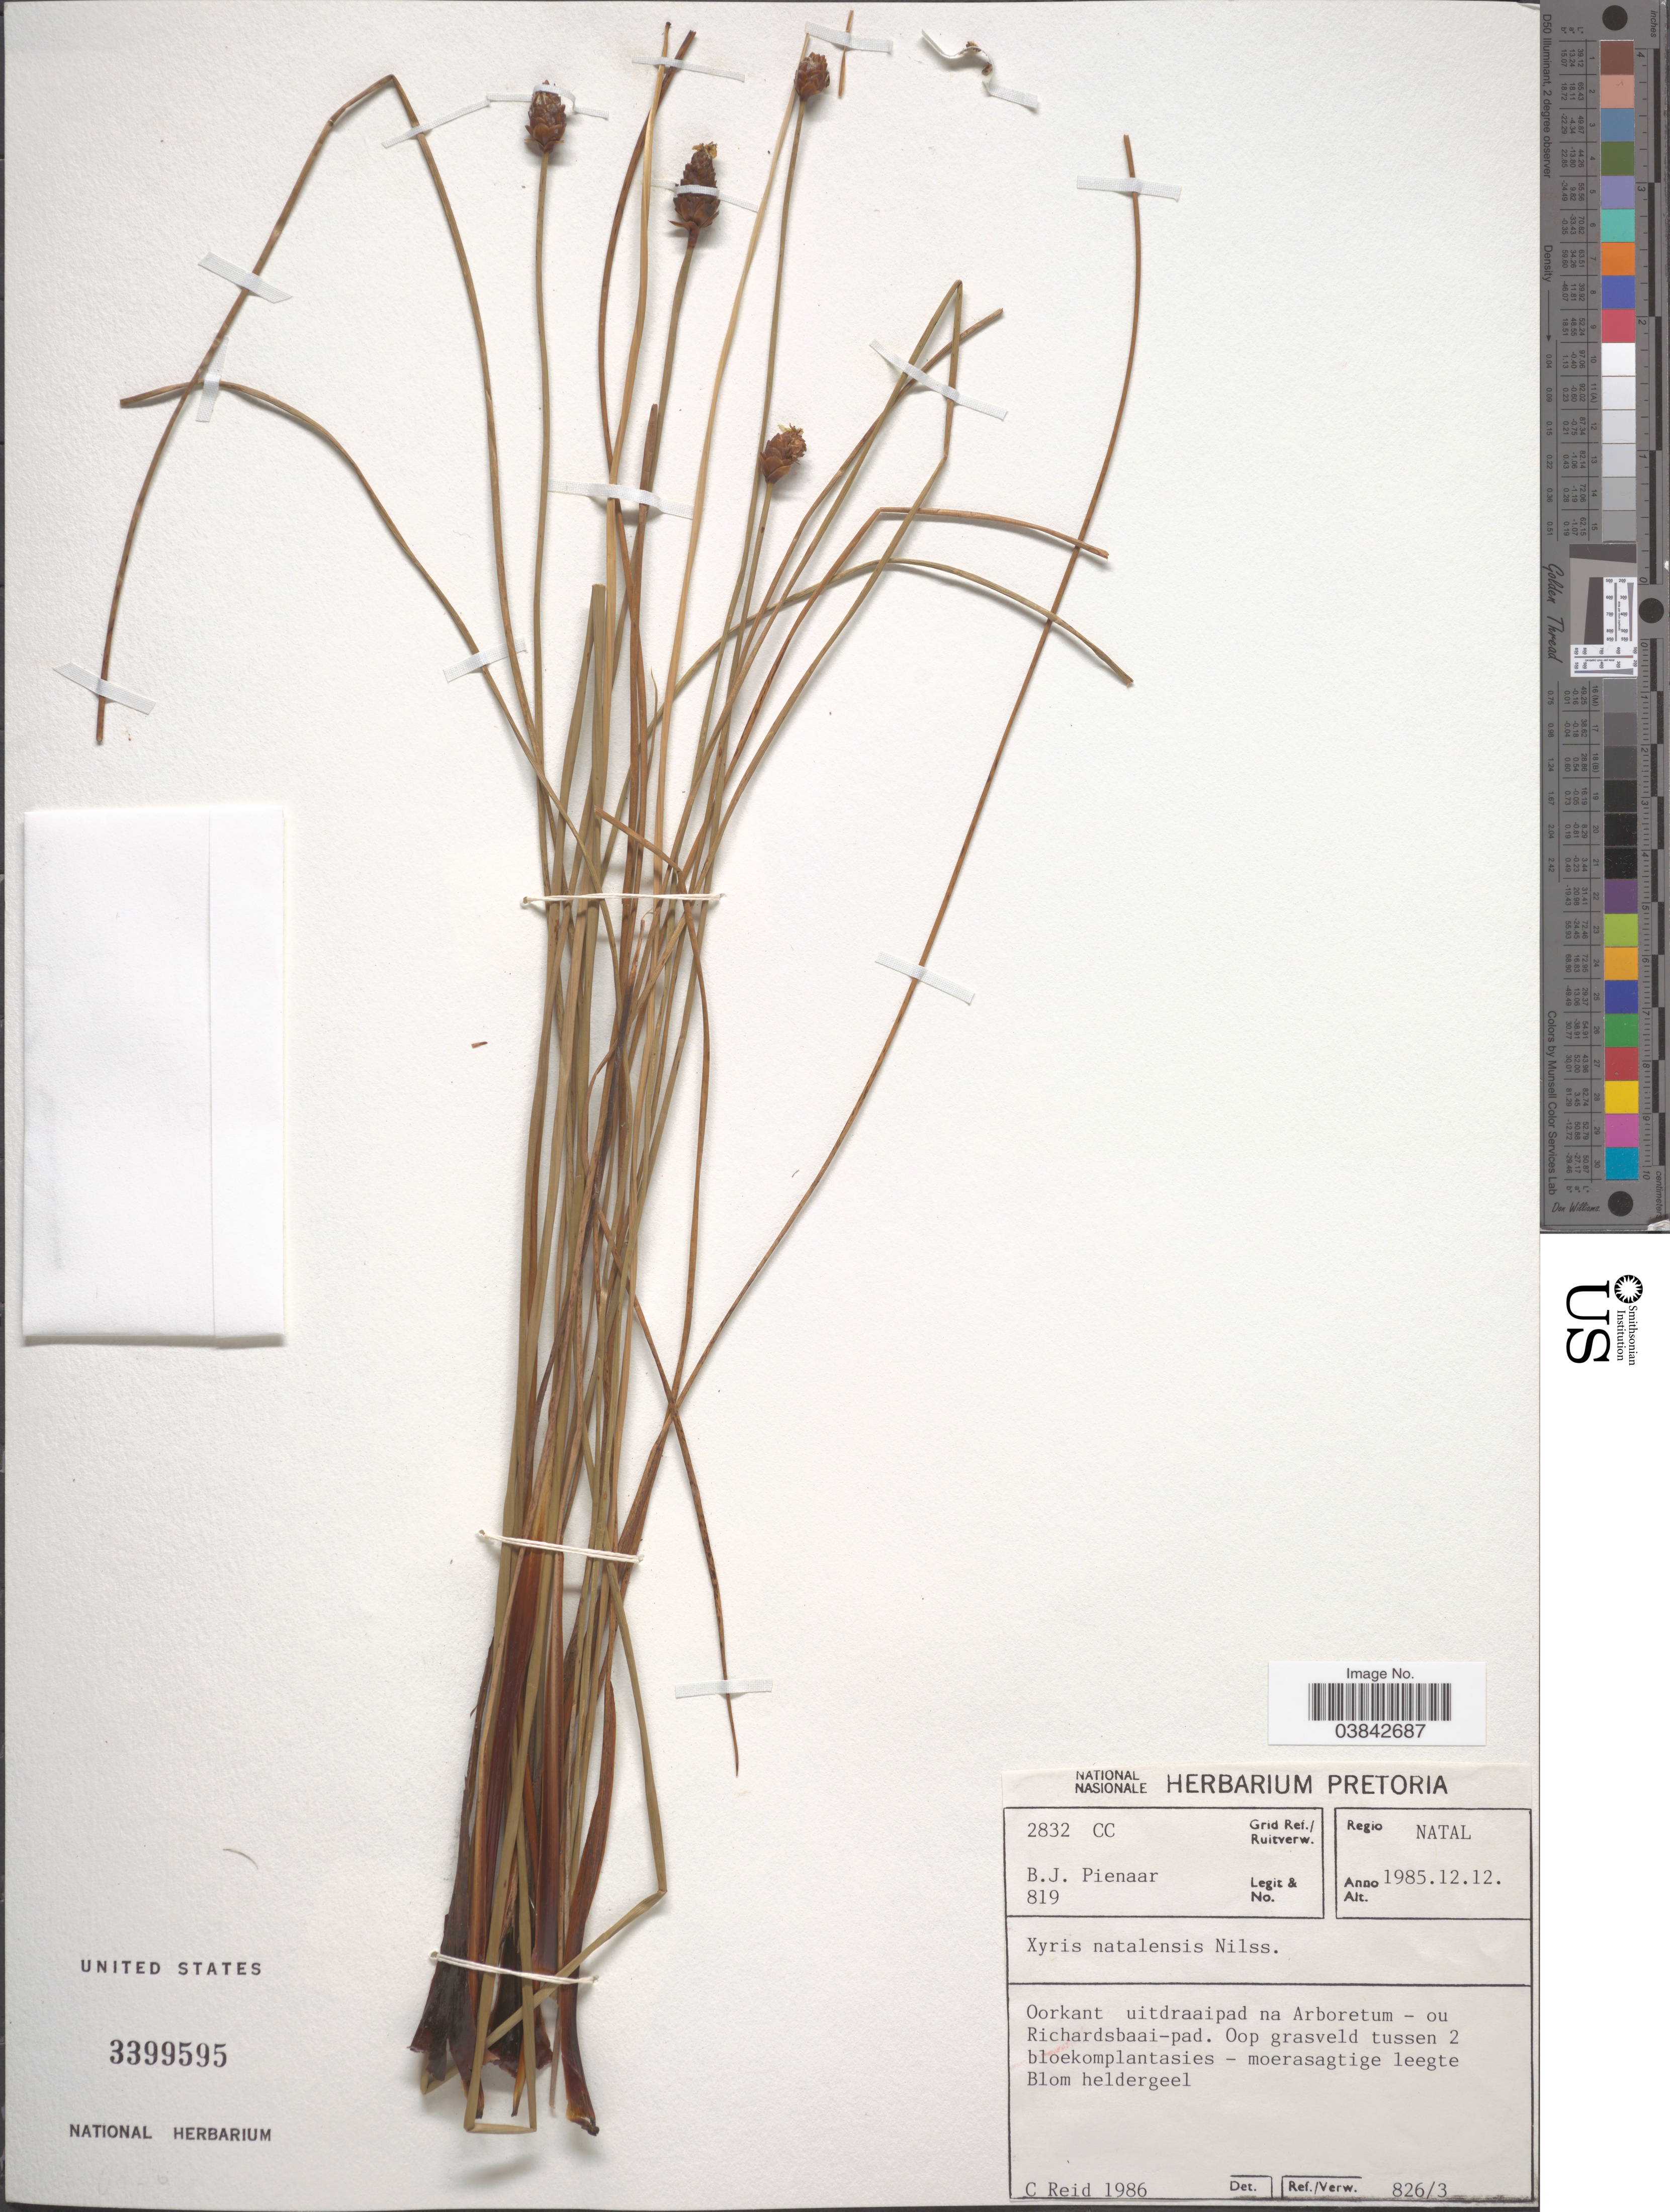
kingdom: Plantae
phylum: Tracheophyta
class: Liliopsida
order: Poales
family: Xyridaceae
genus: Xyris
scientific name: Xyris natalensis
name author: L.A. Nilsson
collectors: B. Pienaar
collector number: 819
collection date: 1985-12-12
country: South Africa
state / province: KwaZulu-Natal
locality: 2832 CC Grid Ref./Ruitverw. Regio Natal. Oorkant uitdraaipad na Arboretum - ou Richardsbaai-pad.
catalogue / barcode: US 3399595